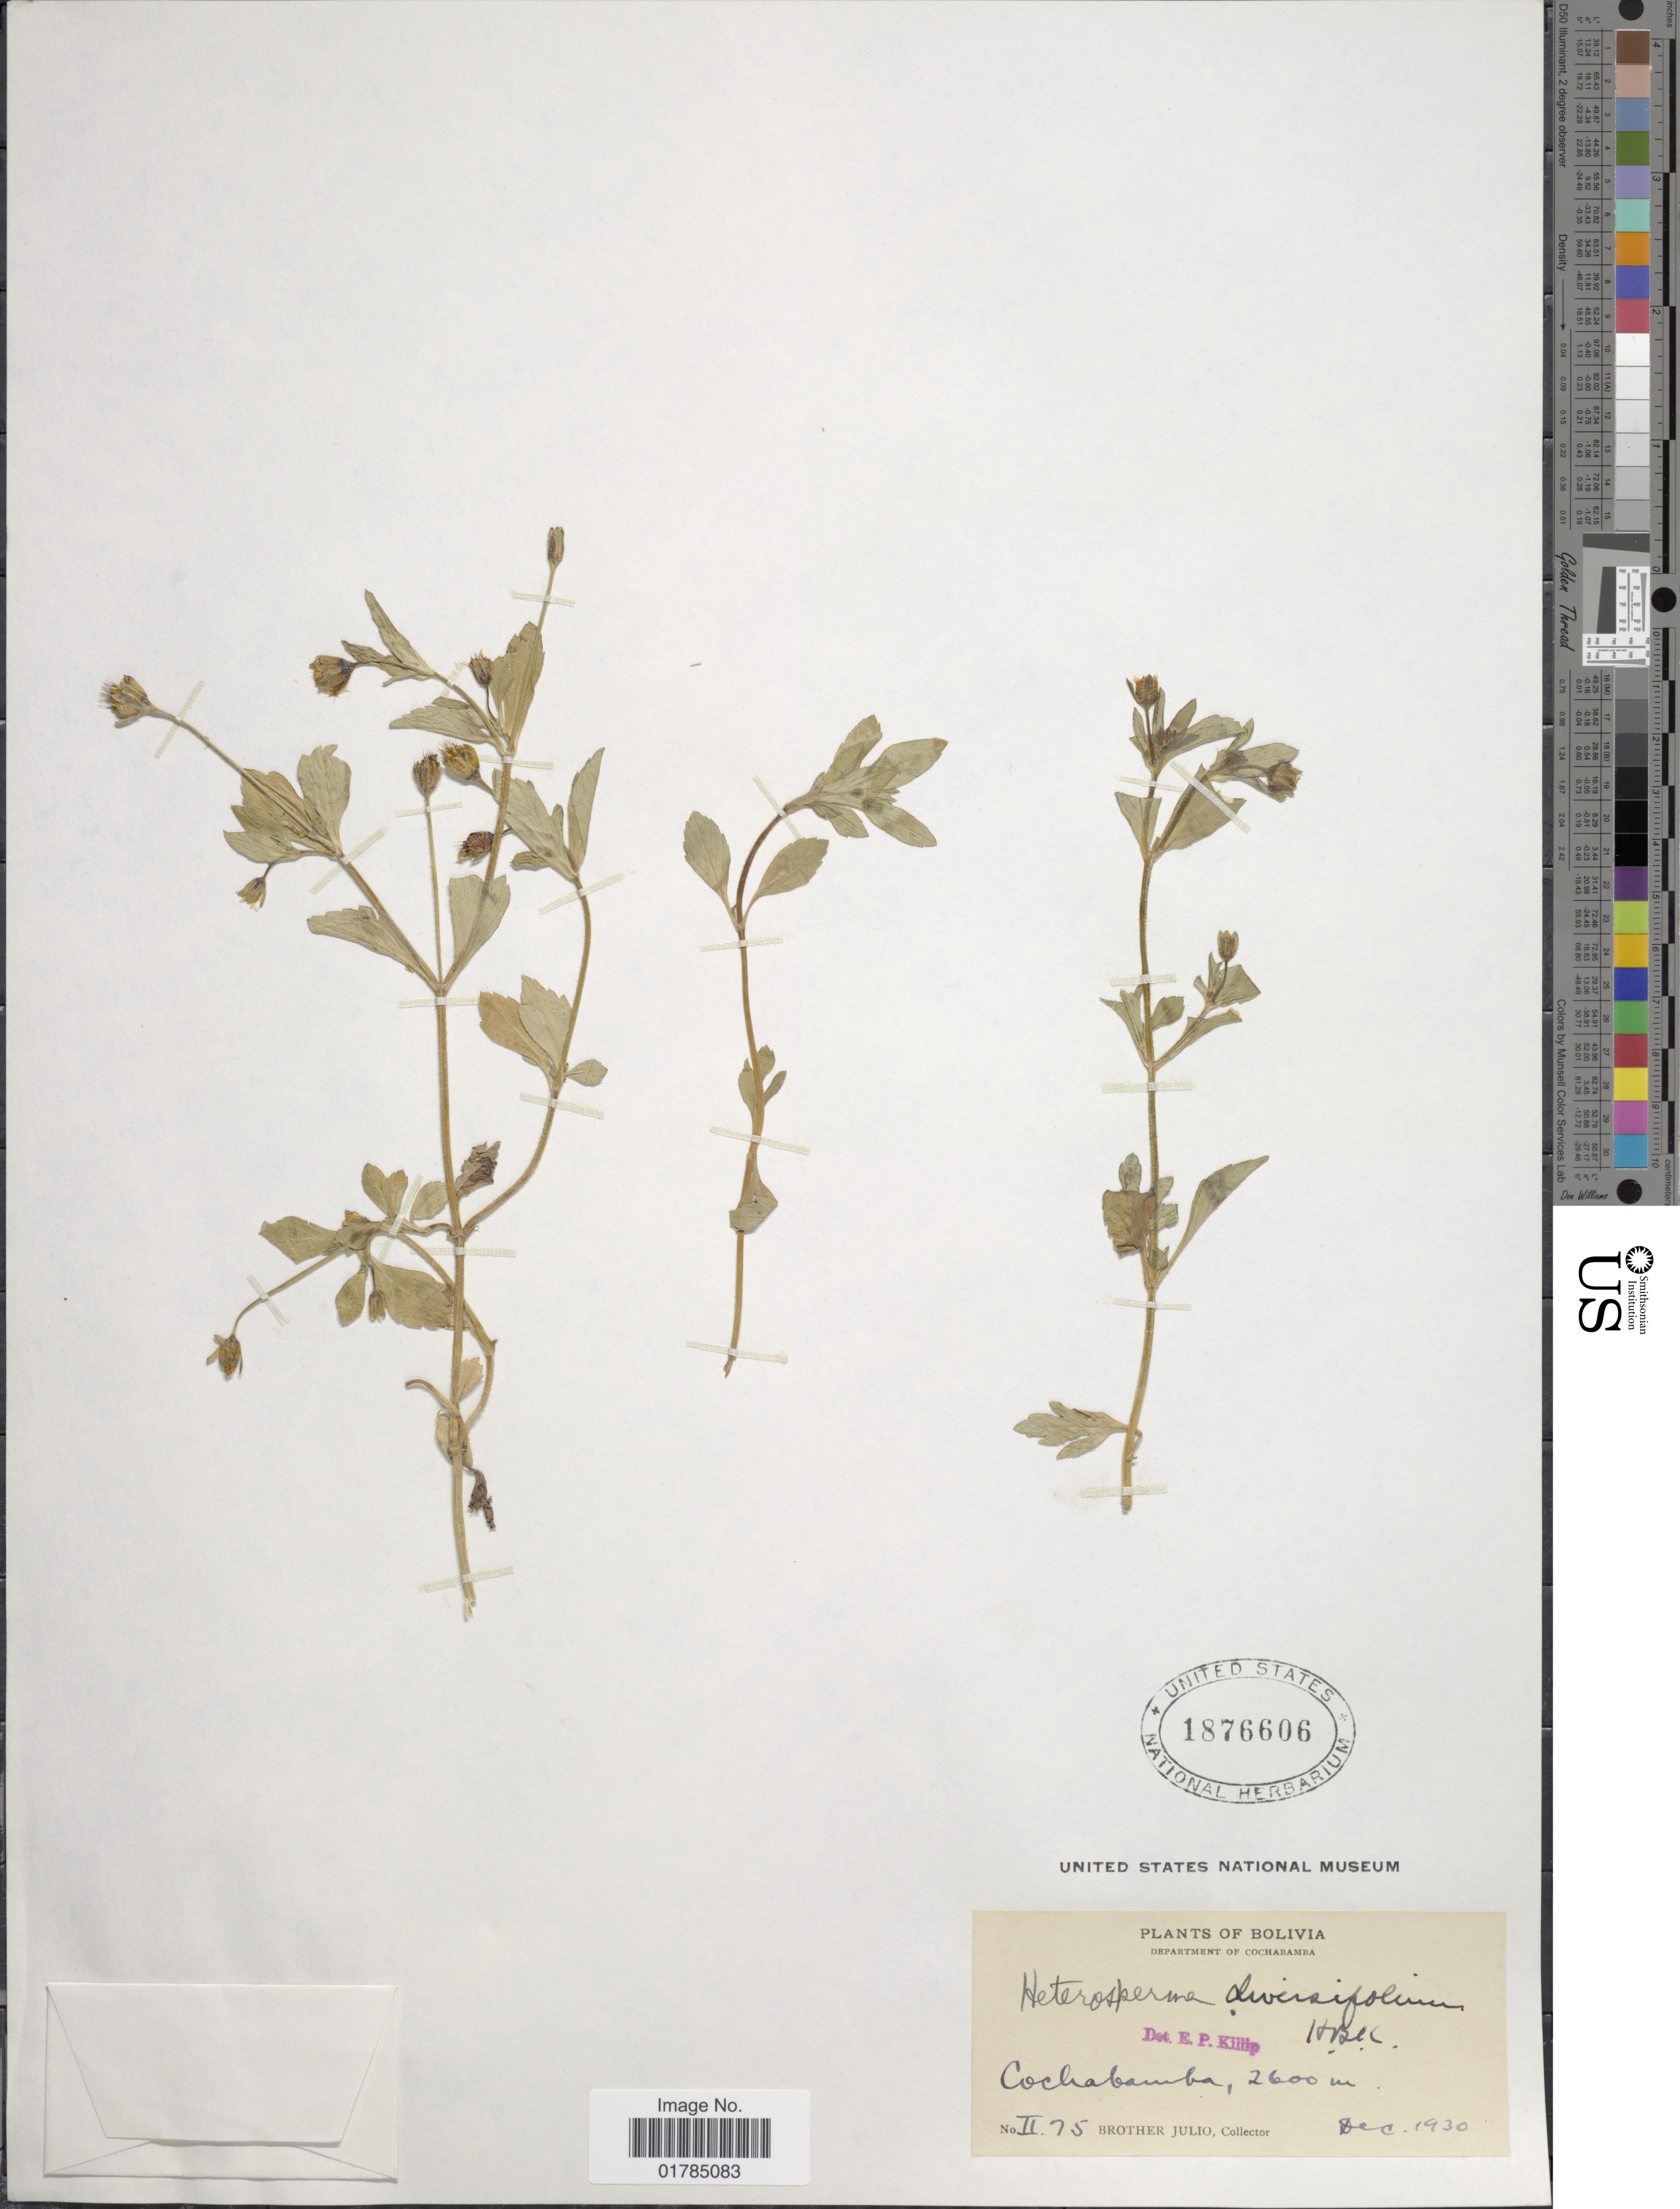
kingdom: Plantae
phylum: Tracheophyta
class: Magnoliopsida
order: Asterales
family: Asteraceae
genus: Heterosperma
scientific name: Heterosperma diversifolium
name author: Kunth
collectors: Bro. Julio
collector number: II 75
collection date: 1930-12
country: Bolivia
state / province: Cochabamba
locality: Cochabamba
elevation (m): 2600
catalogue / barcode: US 1876606